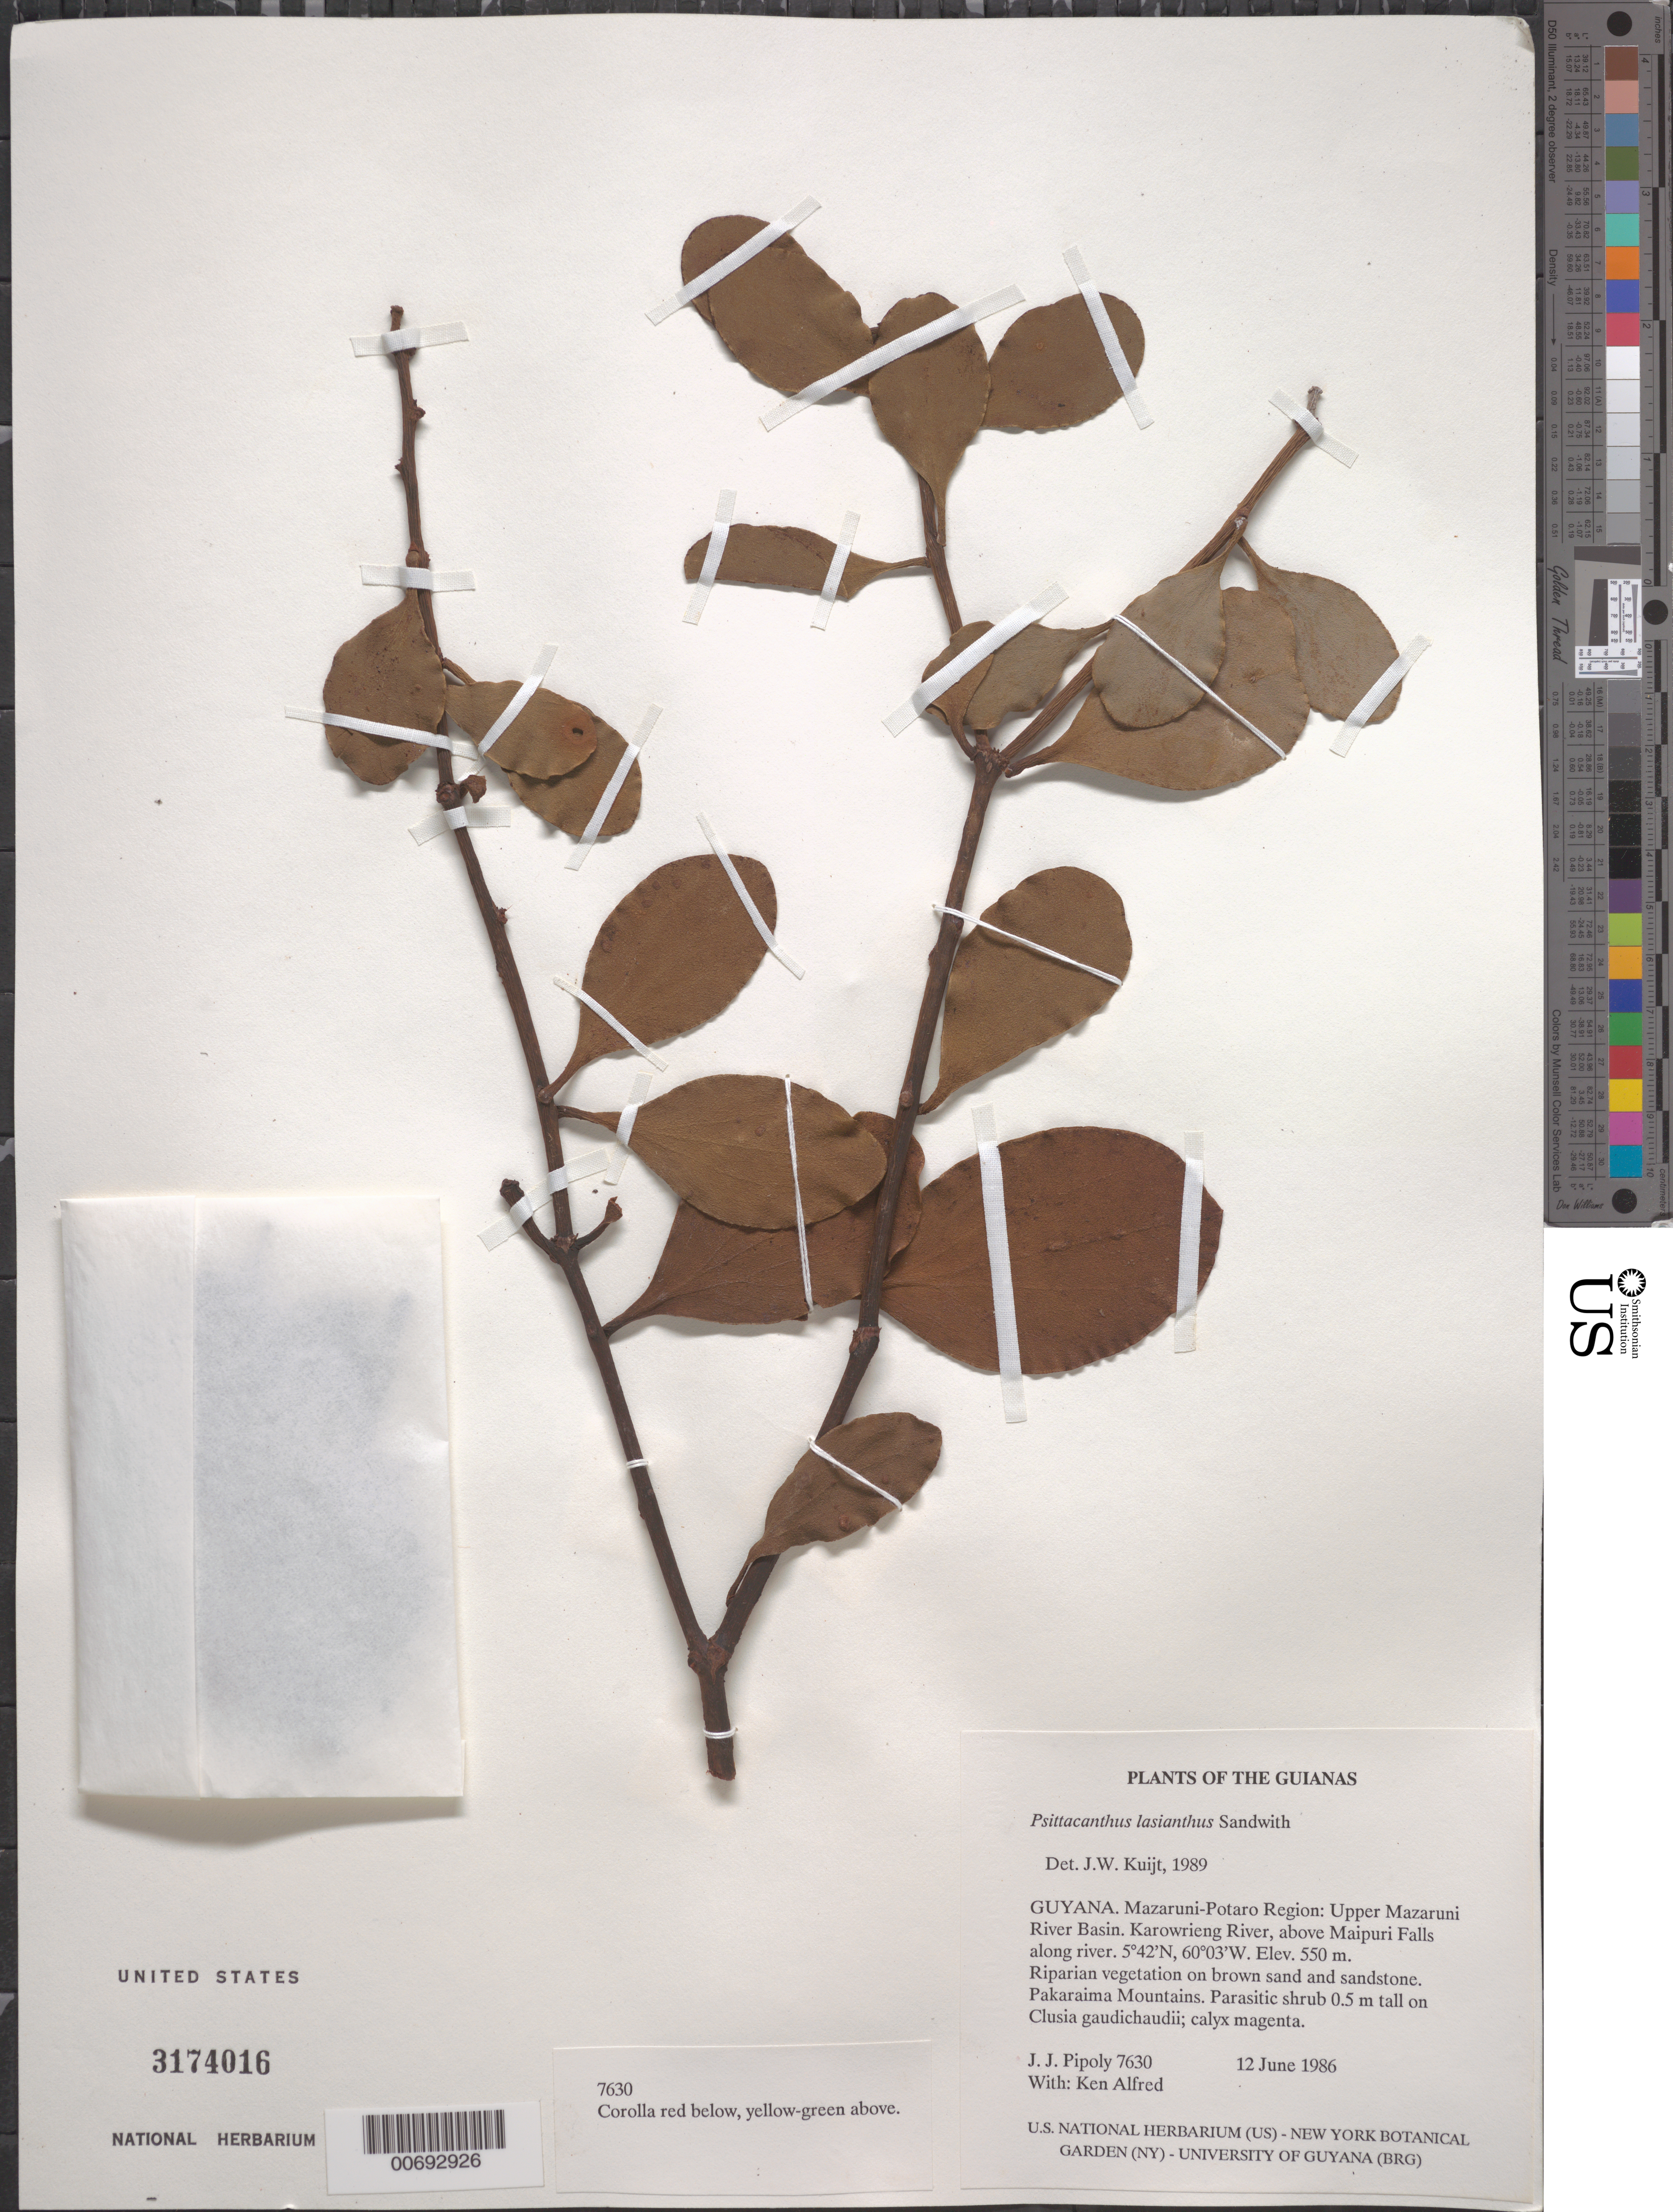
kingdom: Plantae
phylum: Tracheophyta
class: Magnoliopsida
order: Santalales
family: Loranthaceae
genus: Psittacanthus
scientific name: Psittacanthus leptanthus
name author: A.C. Sm.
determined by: Kuijt, Job, (CANADA)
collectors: J. J. Pipoly & K. Alfred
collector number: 7630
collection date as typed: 12 June 1986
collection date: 1986-06-12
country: Guyana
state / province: Cuyuni-Mazaruni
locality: Pakaraima Mts. Upper Mazaruni River Basin. Karowrieng River, above Maipuri Falls along river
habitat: Riparian vegetation on brown sand and sandstone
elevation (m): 550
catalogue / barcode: US 3174016